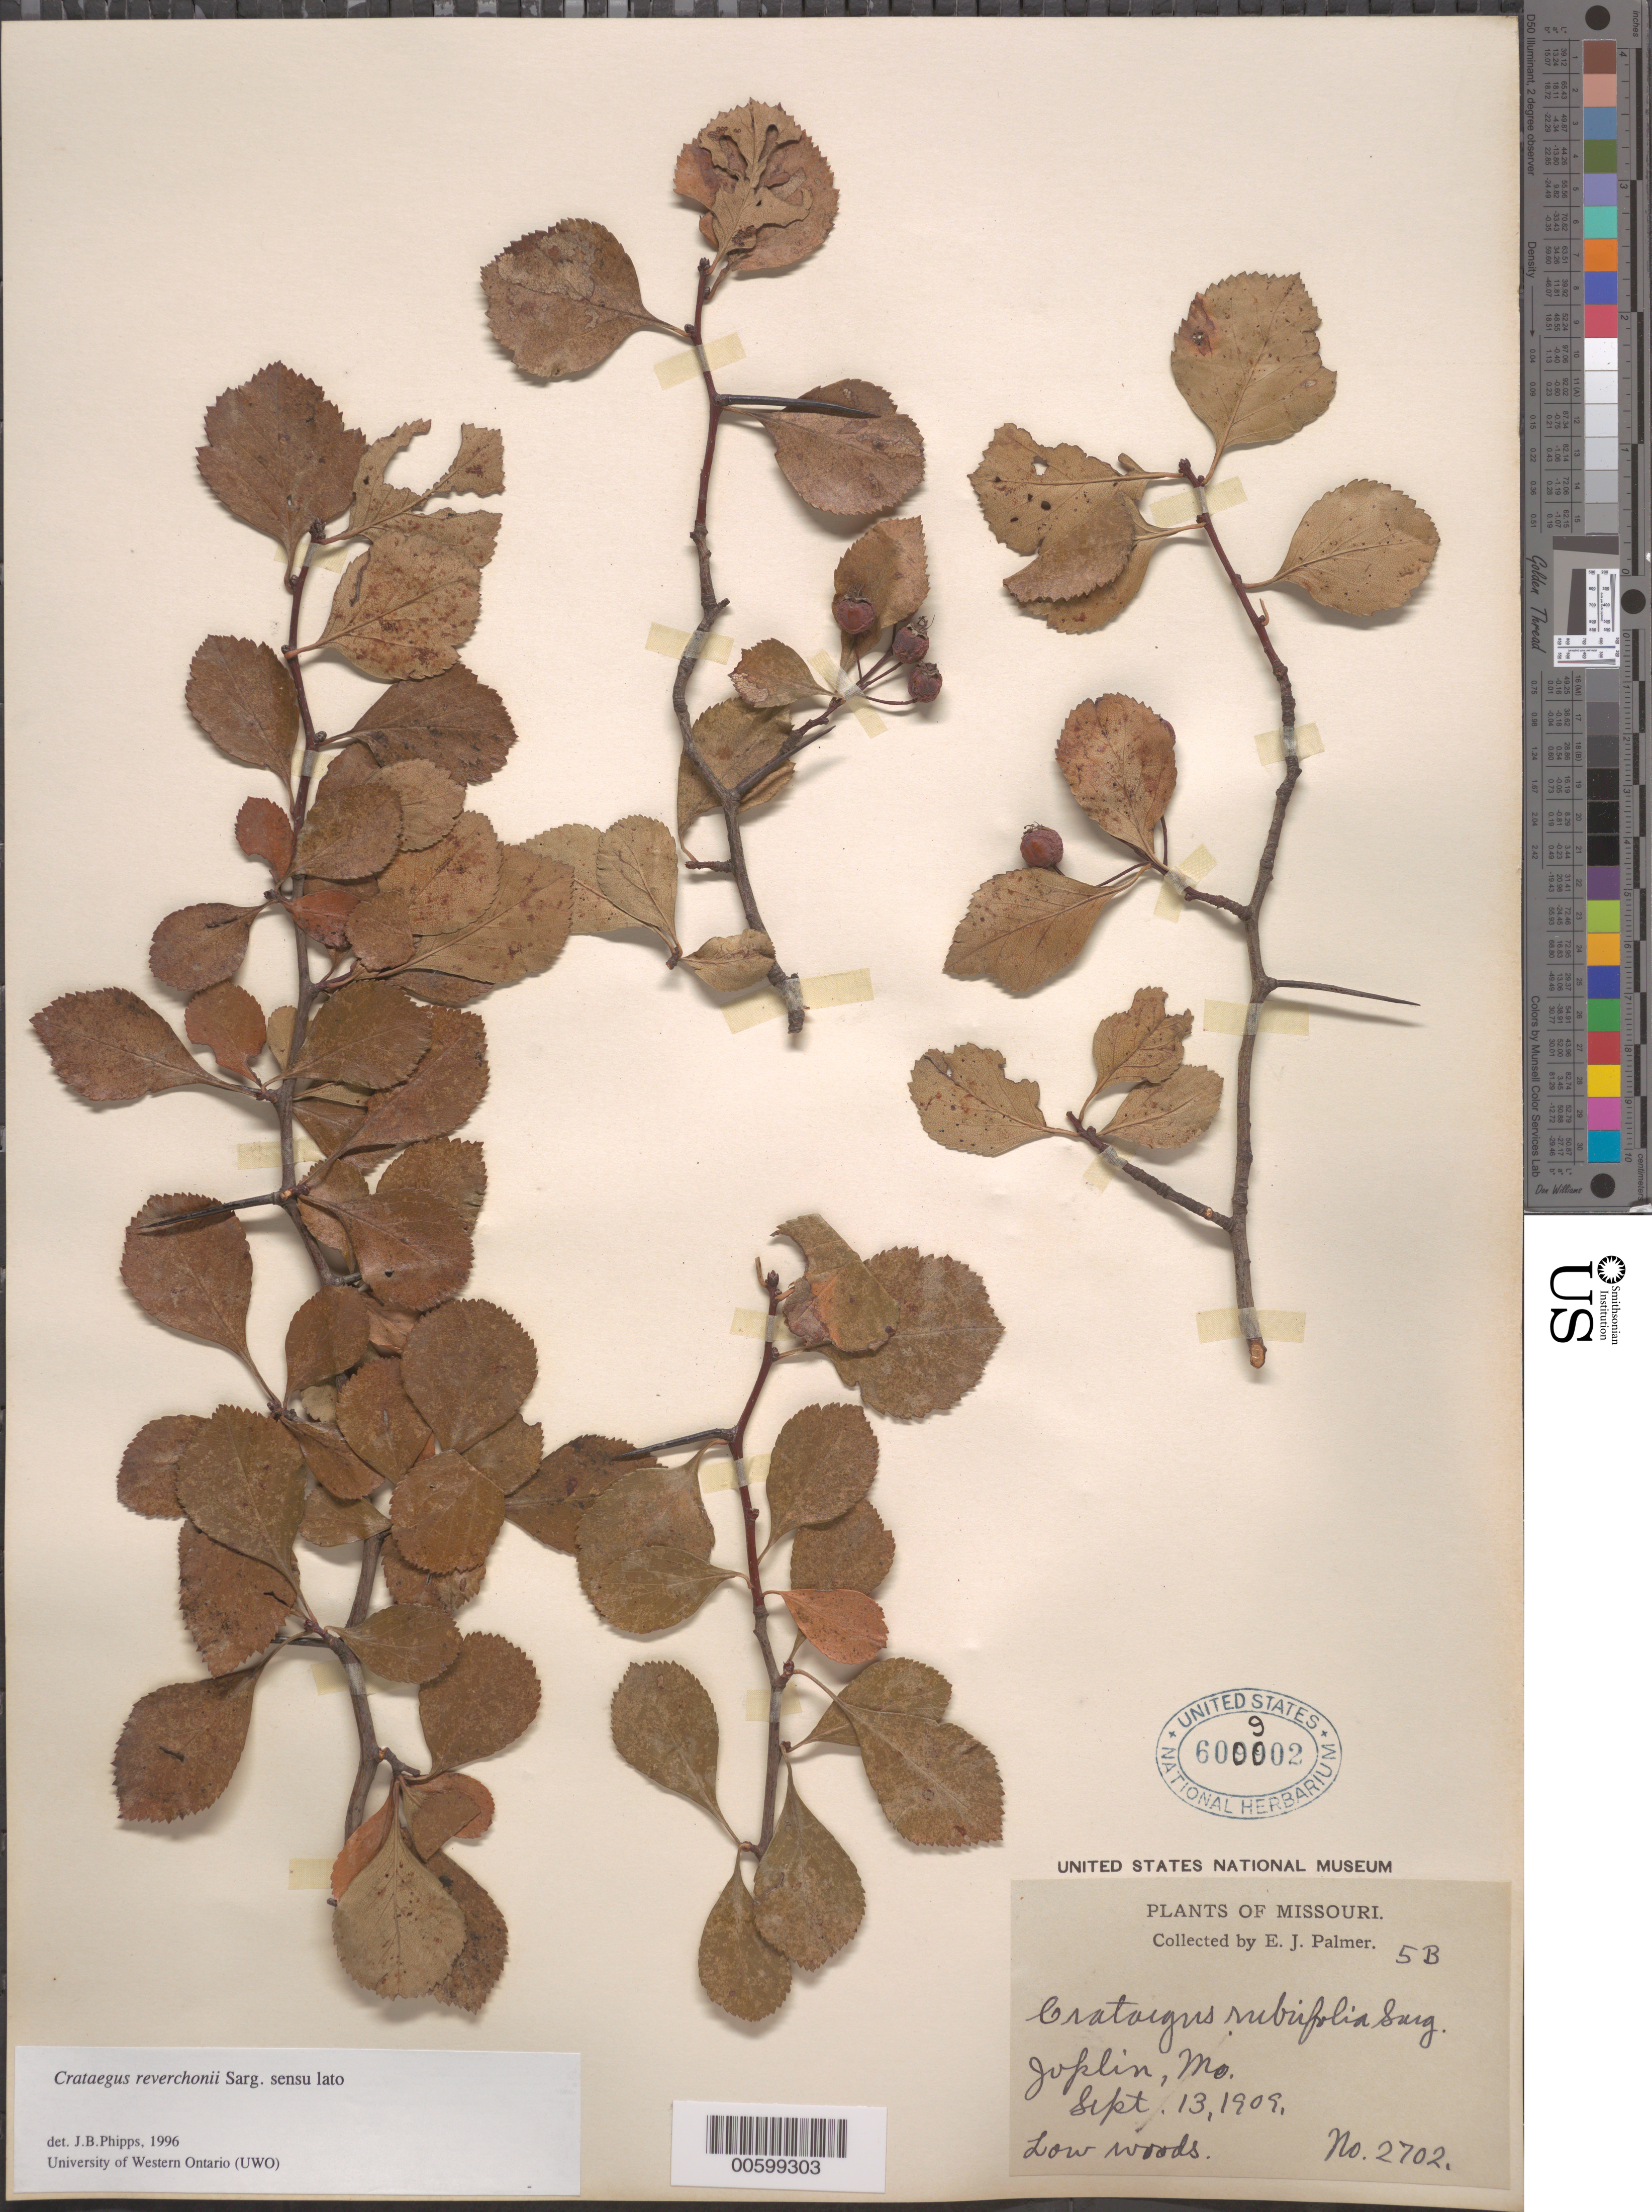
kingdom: Plantae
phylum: Tracheophyta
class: Magnoliopsida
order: Rosales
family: Rosaceae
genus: Crataegus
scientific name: Crataegus reverchonii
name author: Sarg.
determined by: Phipps, James B., (UWO), University of Western Ontario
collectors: E. J. Palmer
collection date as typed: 05 Sep 1909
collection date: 1909-09-05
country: United States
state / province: Missouri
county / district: Jasper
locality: Joplin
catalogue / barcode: US 600902